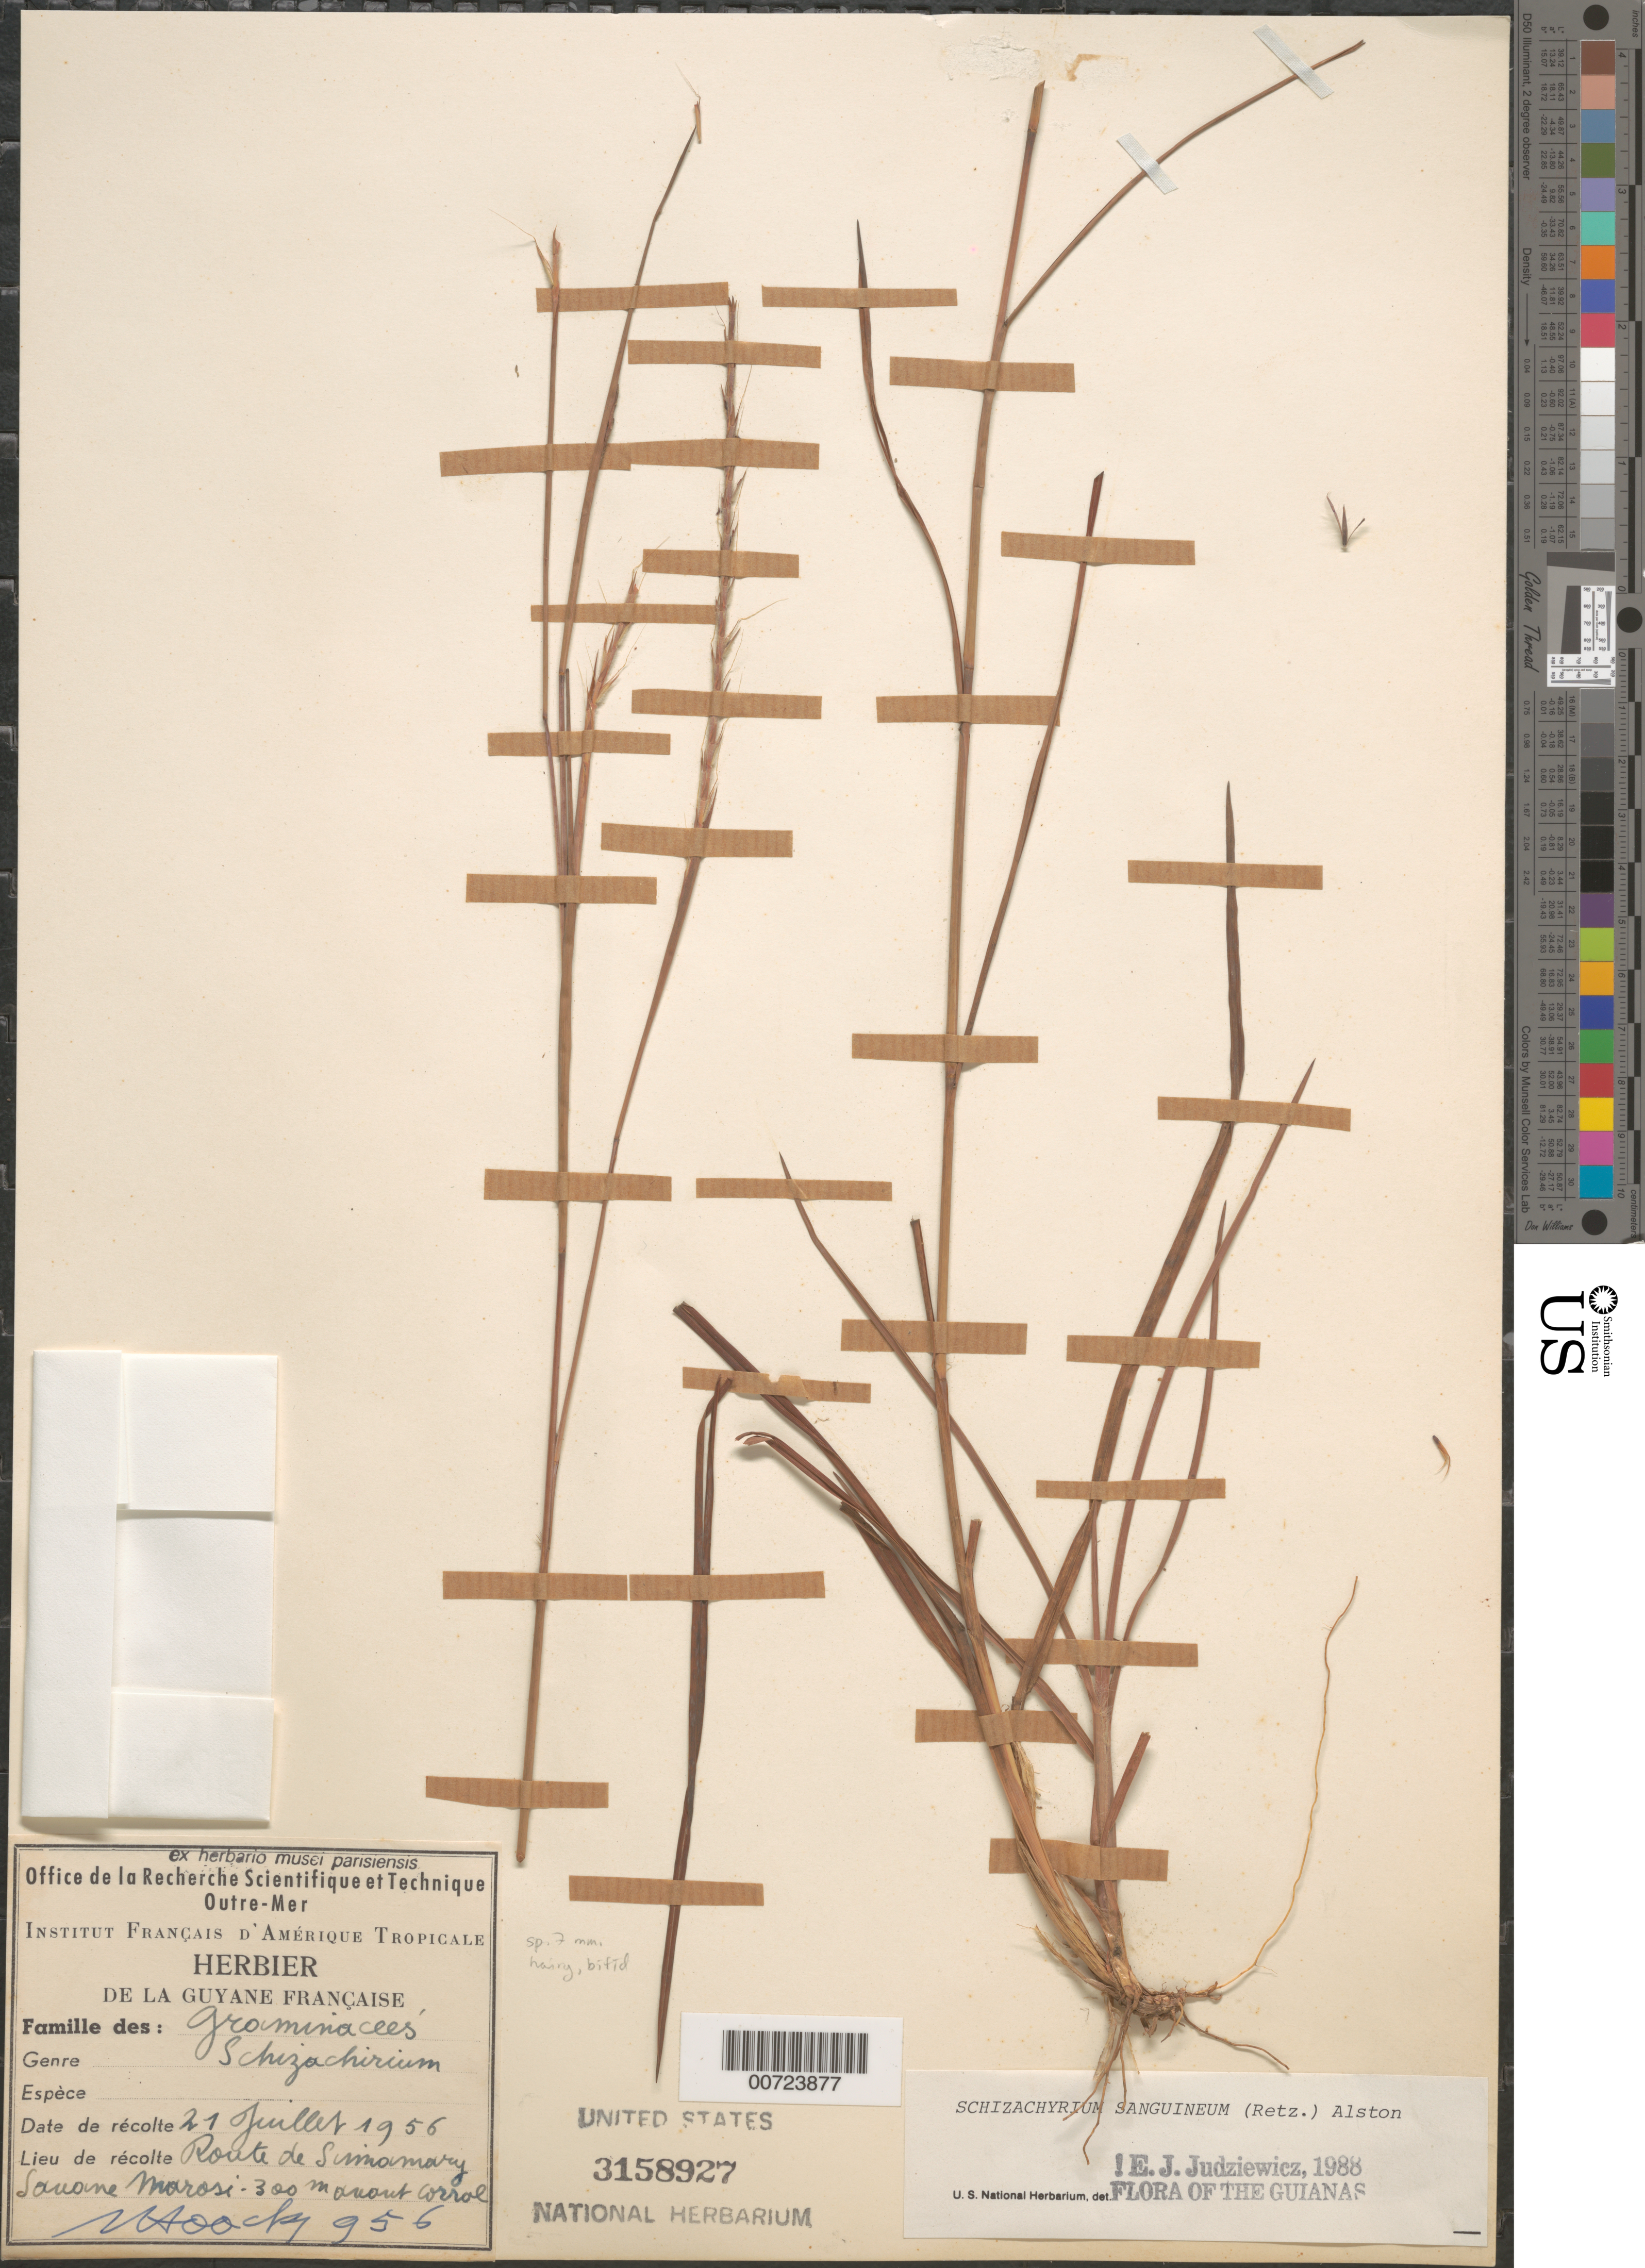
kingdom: Plantae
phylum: Tracheophyta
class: Liliopsida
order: Poales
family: Poaceae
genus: Schizachyrium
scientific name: Schizachyrium sanguineum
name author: (Retz.) Alston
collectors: J. Hoock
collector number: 956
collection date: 1956-07-21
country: French Guiana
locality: Route de Sinnamary. Savane Marosi.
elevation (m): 300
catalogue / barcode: US 3158927